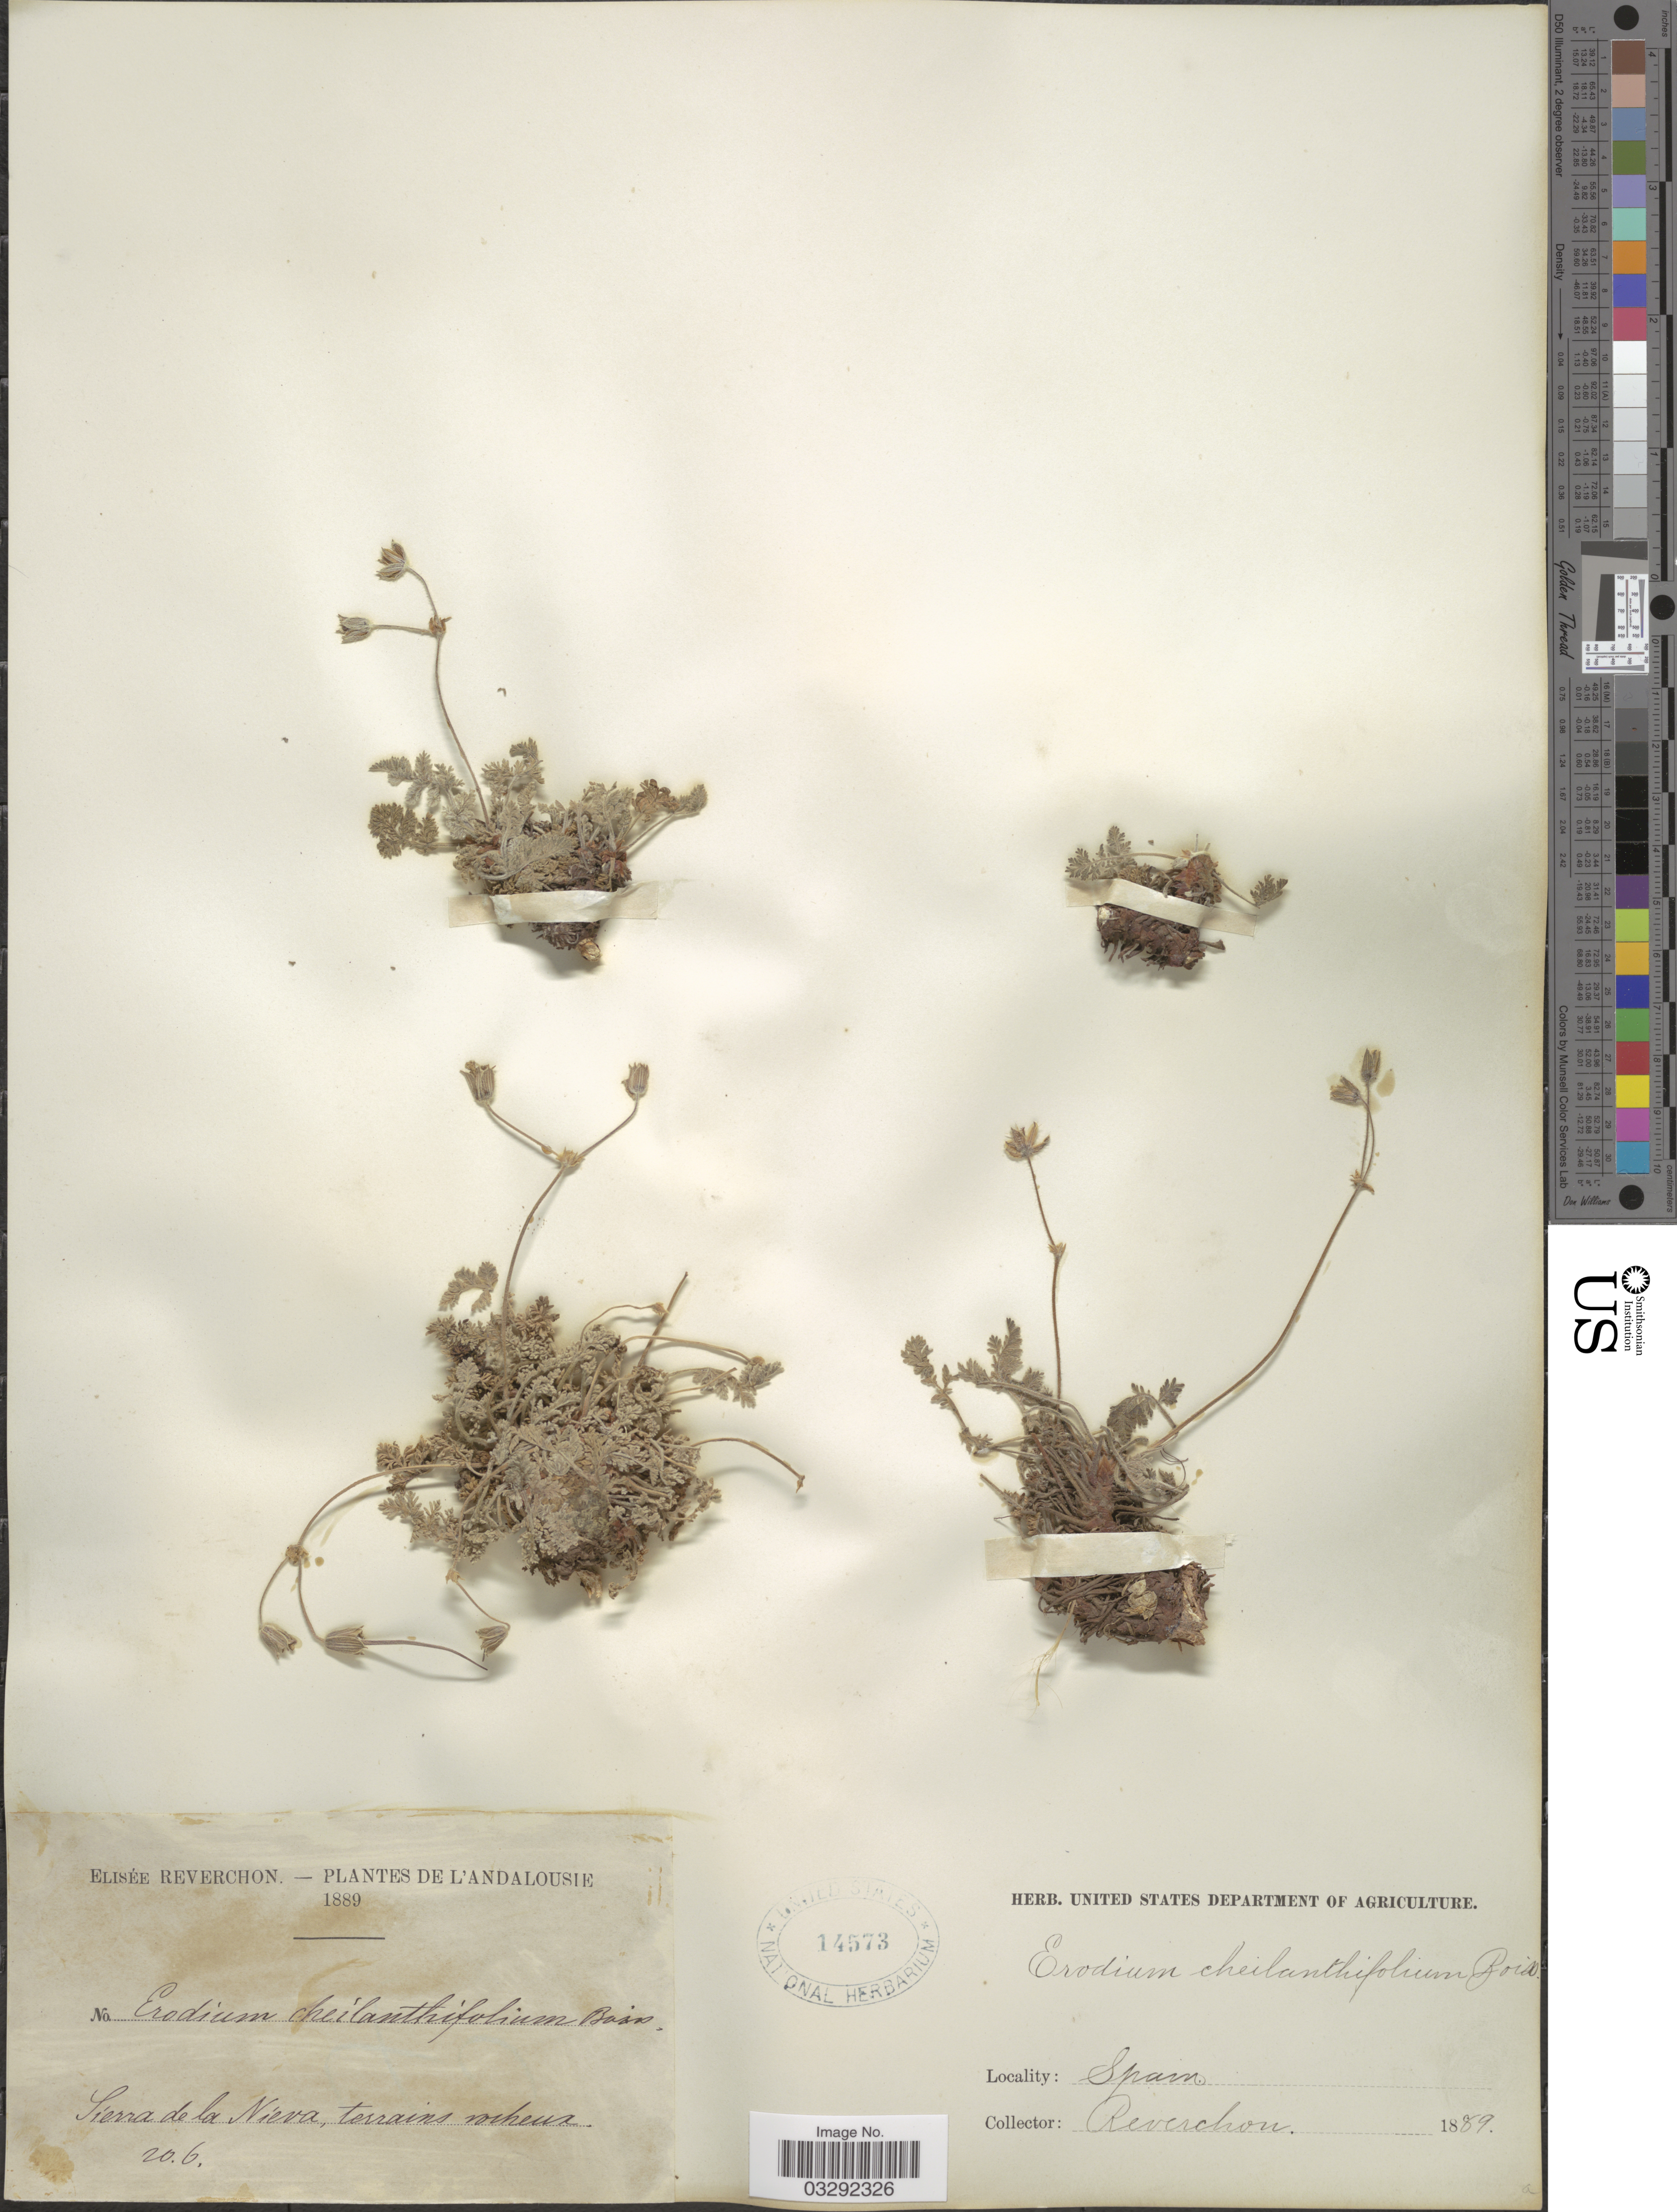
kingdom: Plantae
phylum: Tracheophyta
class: Magnoliopsida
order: Geraniales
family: Geraniaceae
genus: Erodium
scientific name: Erodium cheilanthifolium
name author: Boiss.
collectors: E. Reverchon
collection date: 1889-06-20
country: Spain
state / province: Andalucía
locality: Andalousie. Sierra de la Nieva.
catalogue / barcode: US 14573